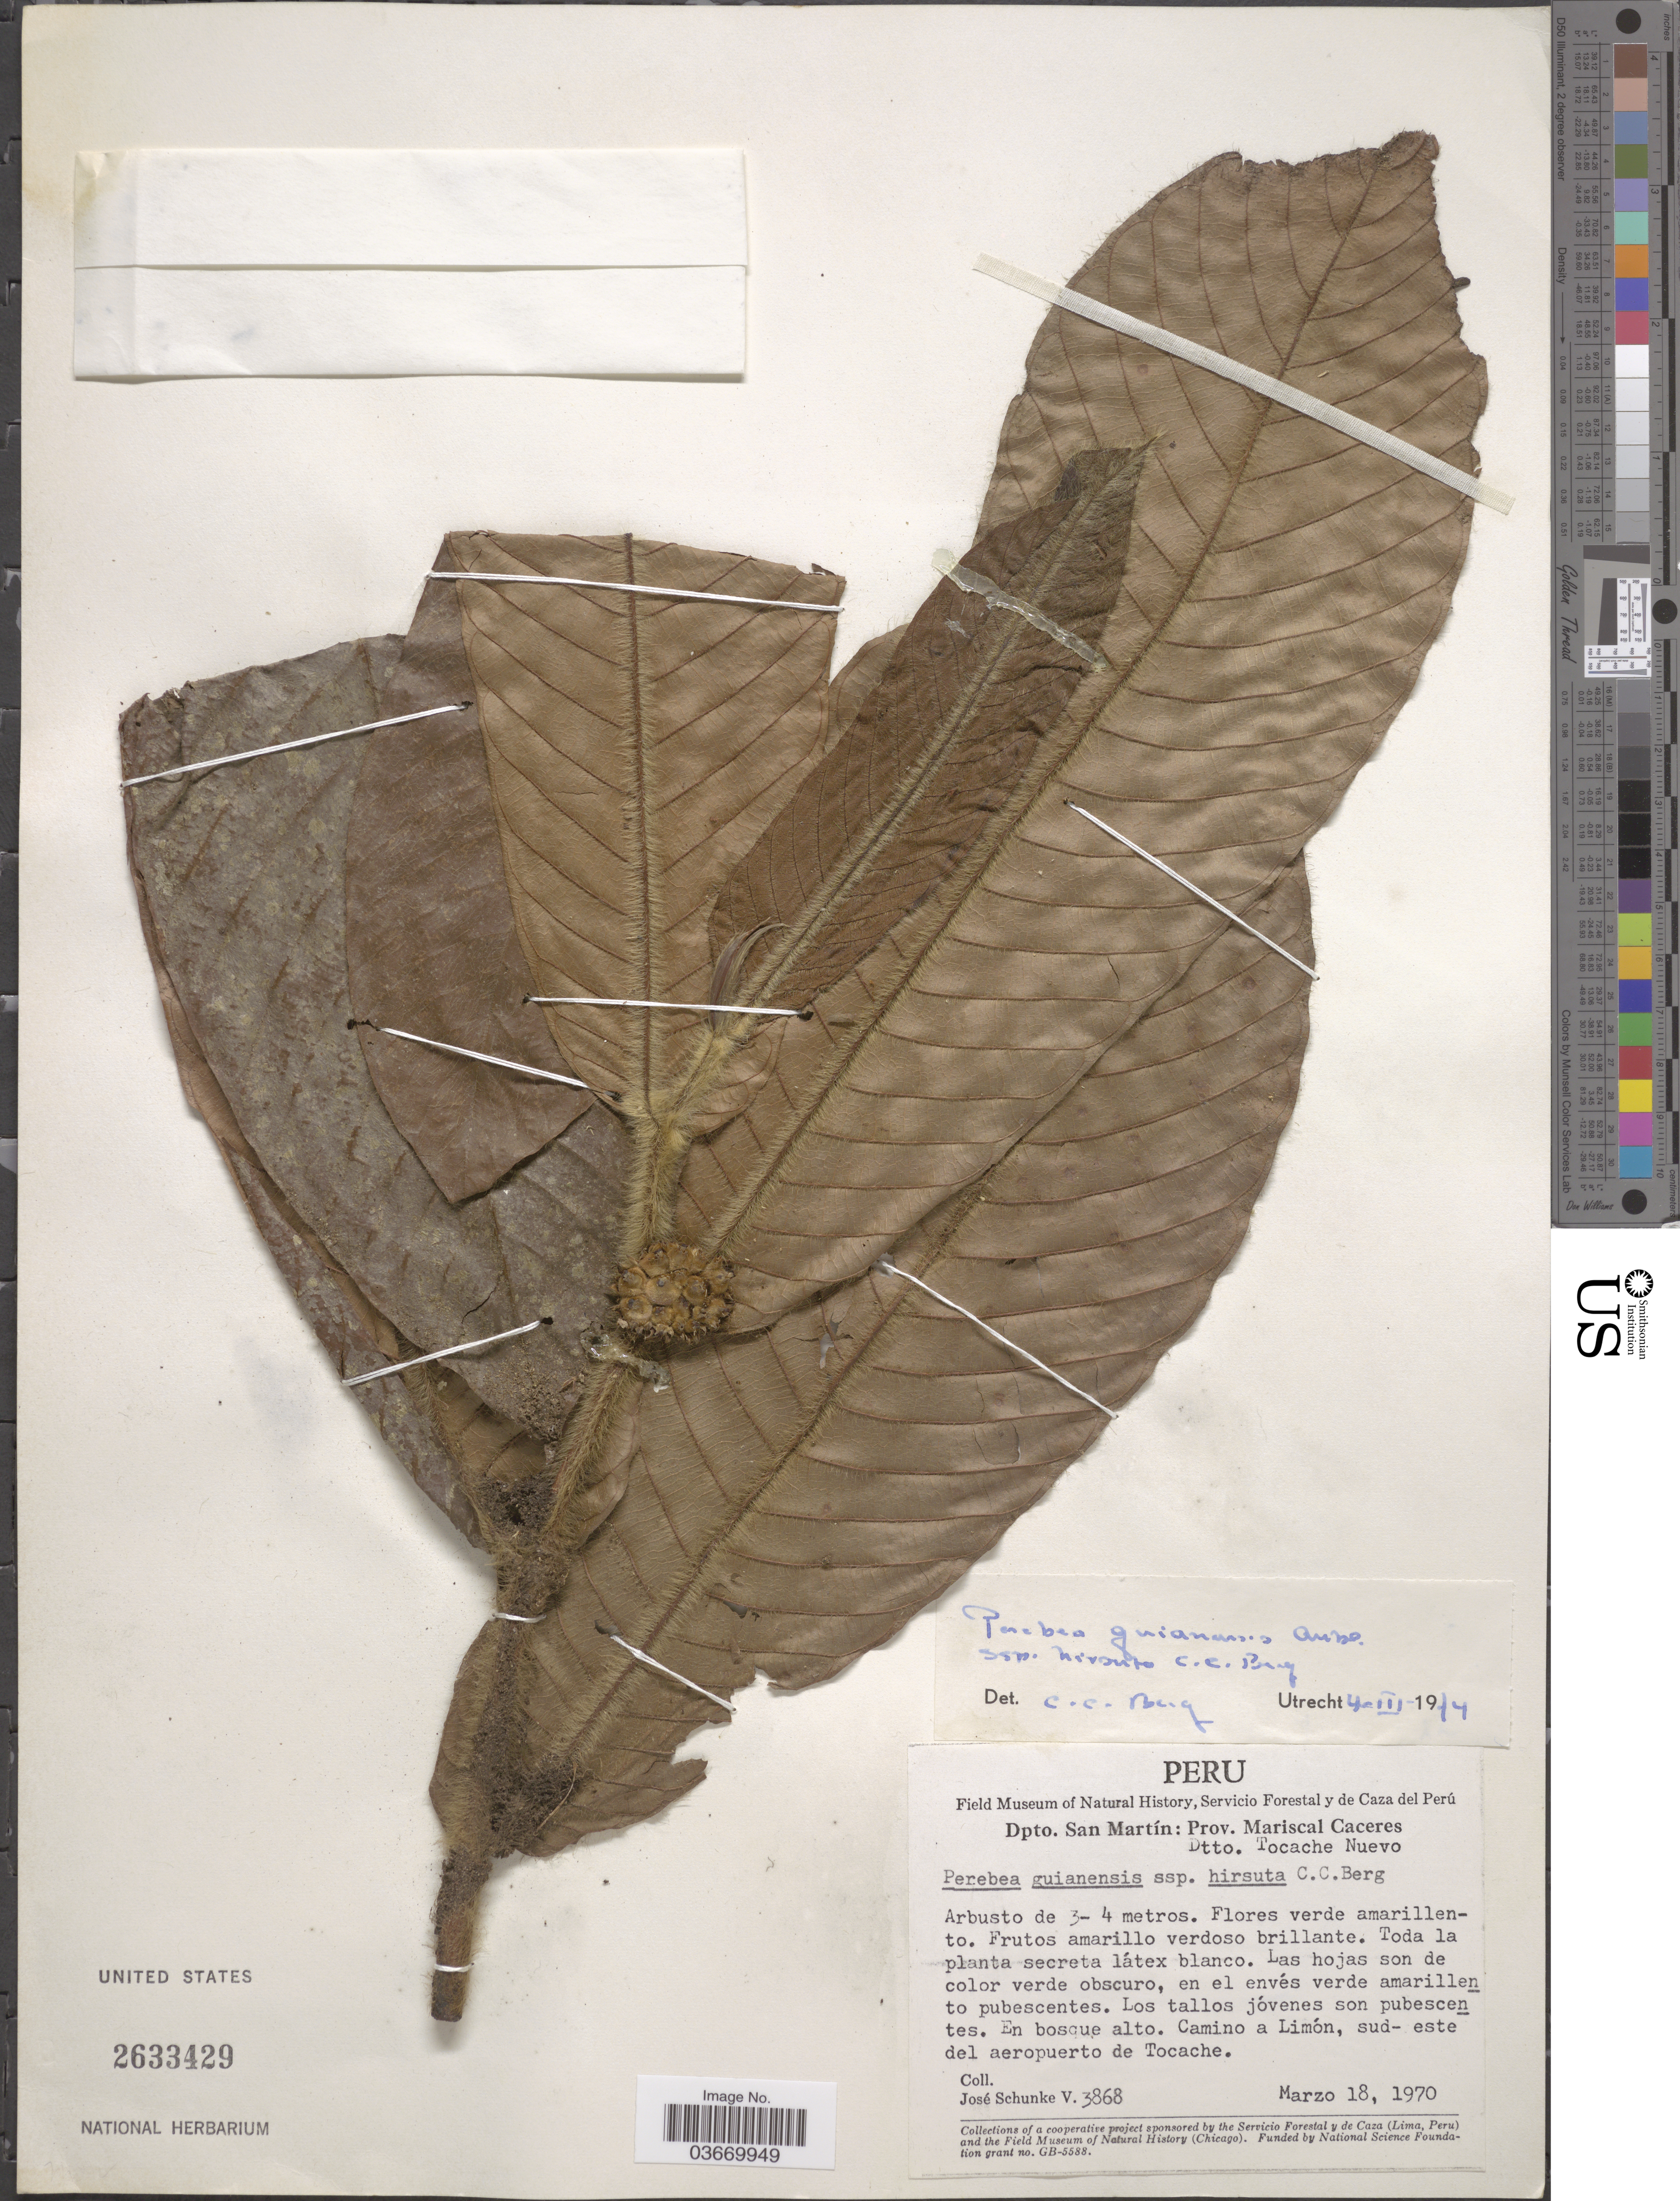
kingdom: Plantae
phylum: Tracheophyta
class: Magnoliopsida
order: Rosales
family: Moraceae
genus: Perebea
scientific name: Perebea guianensis subsp. hirsuta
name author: C.C. Berg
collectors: J. Schunke Vigo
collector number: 3868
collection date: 1970-03-18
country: Peru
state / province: San Martín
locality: Dpto. San Martín: Prov. Mariscal Caceres. Dtto. Tocache Nuevo. Camino a Limón, sud- este del aeropuerto de Tocache.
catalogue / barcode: US 2633429